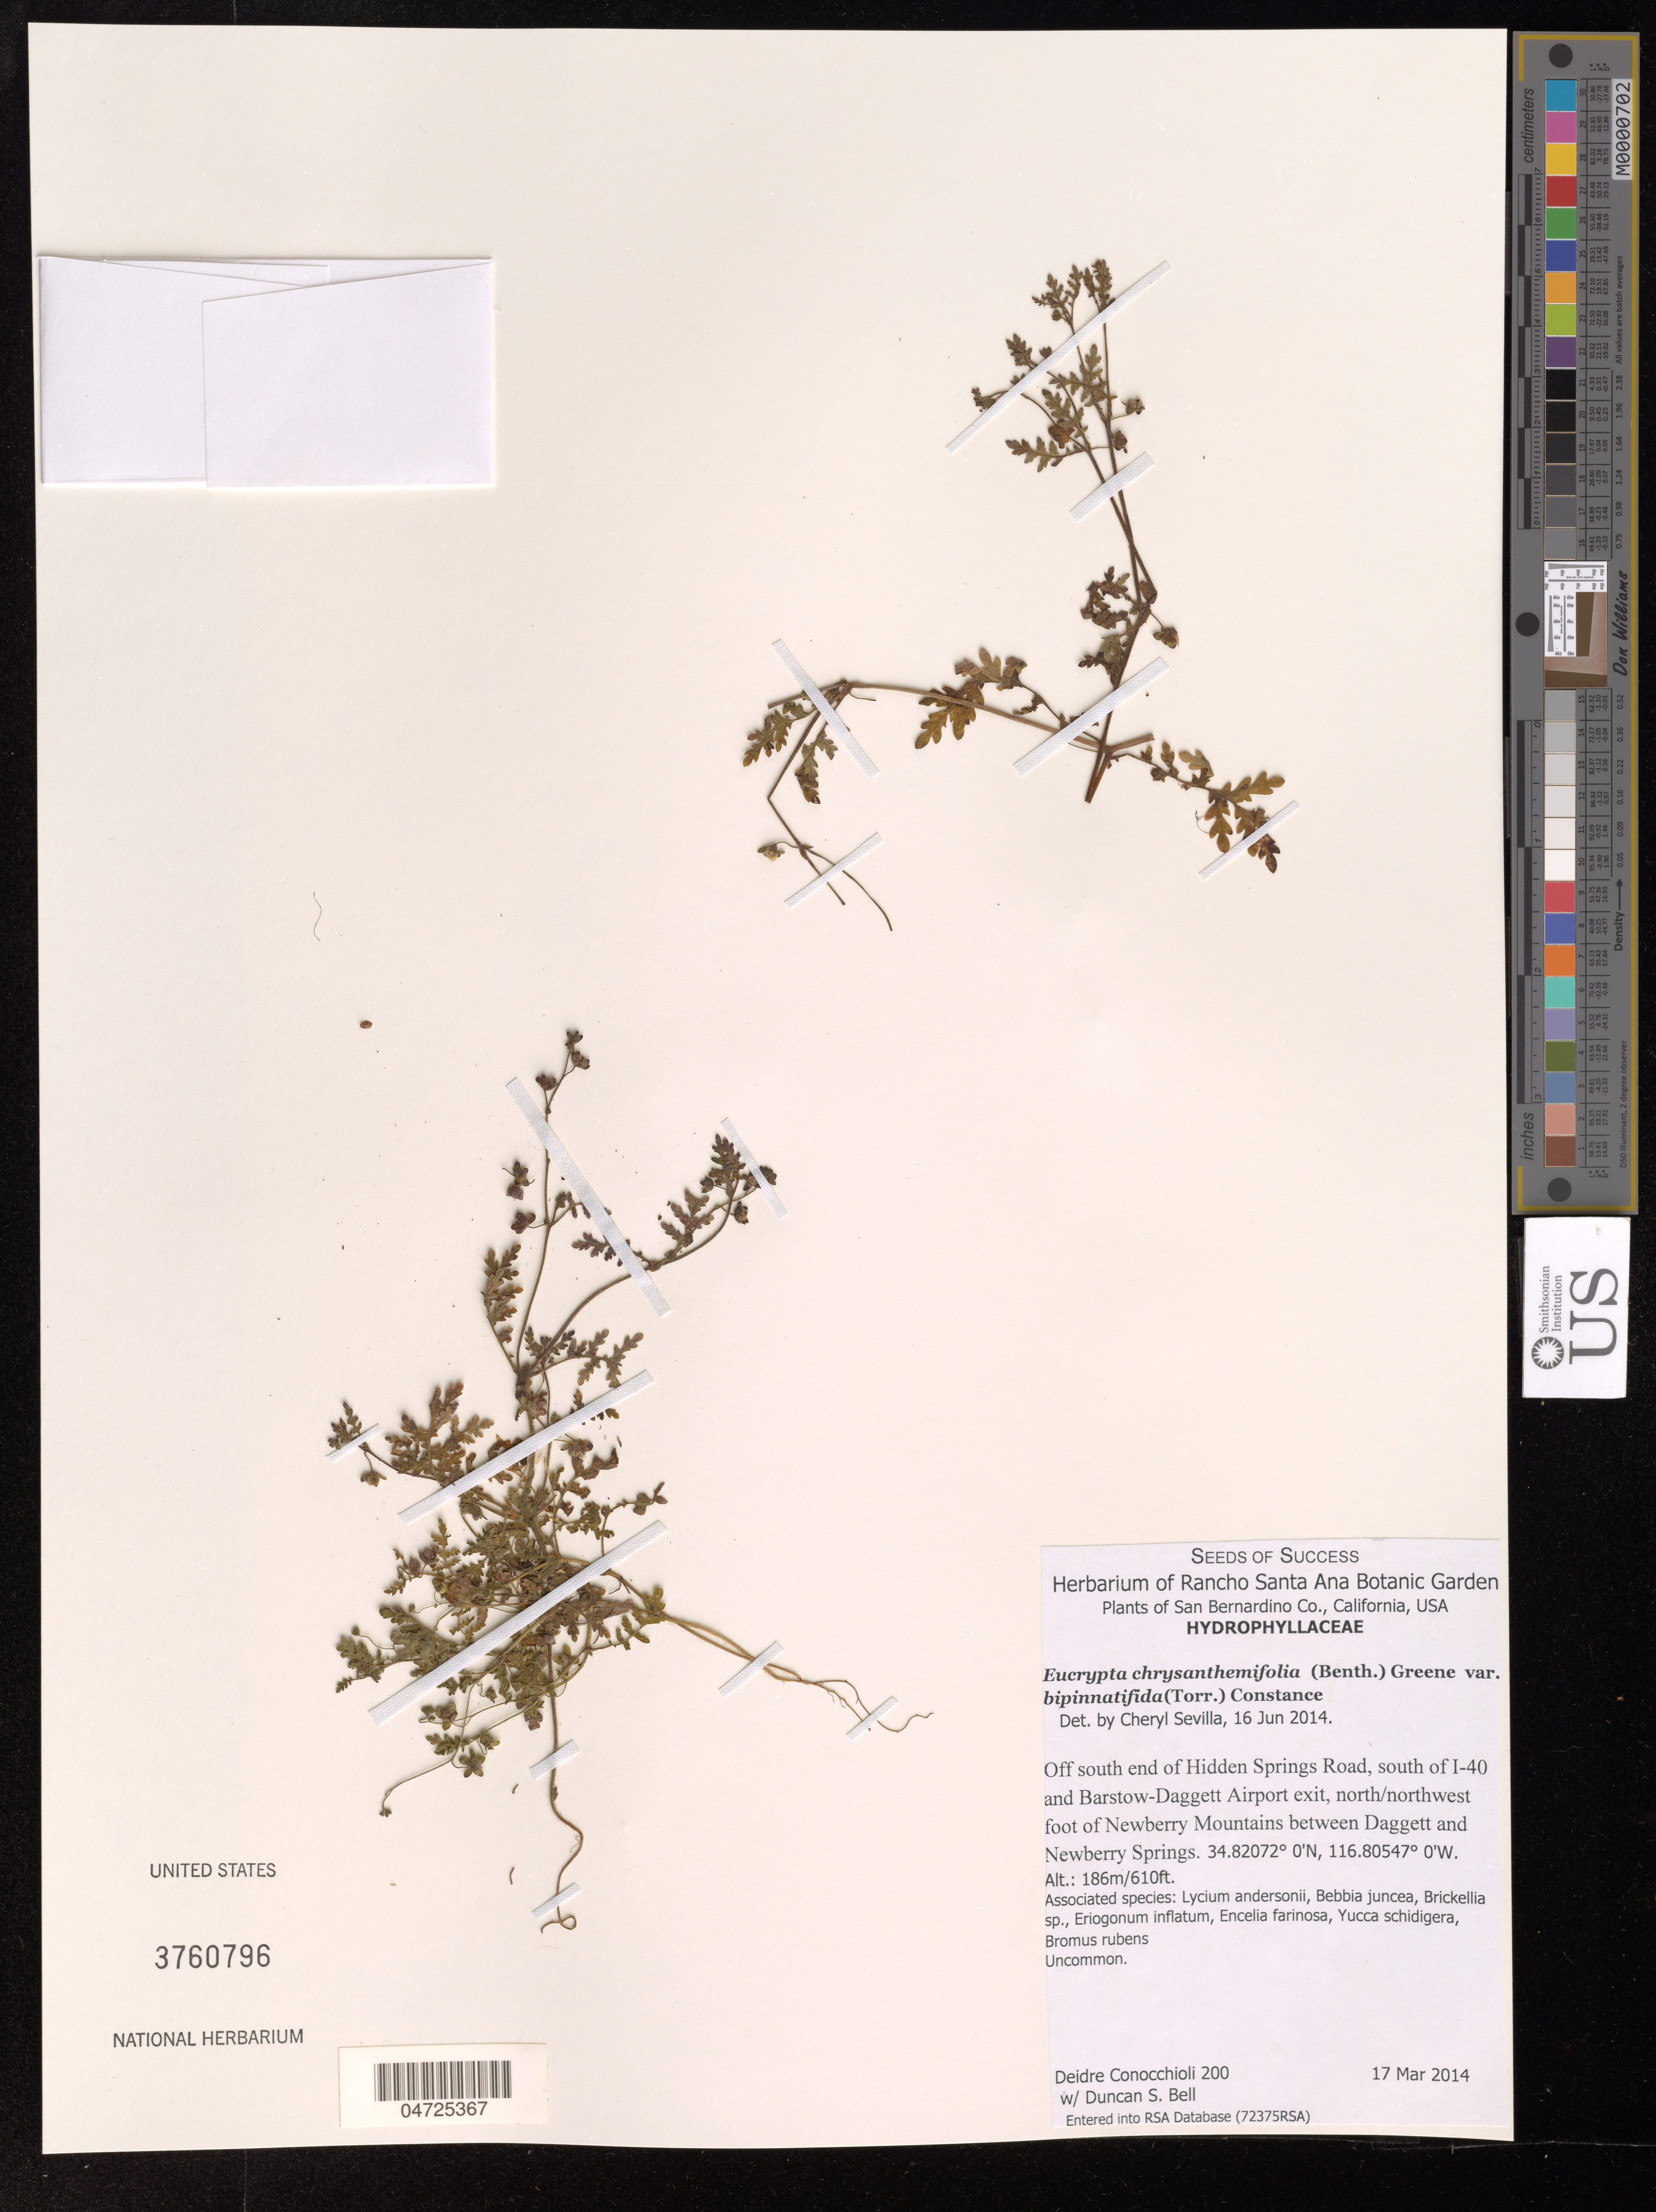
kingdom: Plantae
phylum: Tracheophyta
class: Magnoliopsida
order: Boraginales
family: Hydrophyllaceae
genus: Eucrypta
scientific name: Eucrypta chrysanthemifolia var. bipinnatifida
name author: (Torr.) Constance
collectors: D. Conocchioli & D. S. Bell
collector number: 200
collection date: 2014-03-17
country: United States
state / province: California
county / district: San Bernardino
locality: San Bernardino Co. Off south end of Hidden Springs Road, south of I-40 and Barstow-Daggett Airport exit, north/northwest foot of Newberry Mountains between Daggett and Newberry Springs.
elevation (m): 186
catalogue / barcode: US 3760796